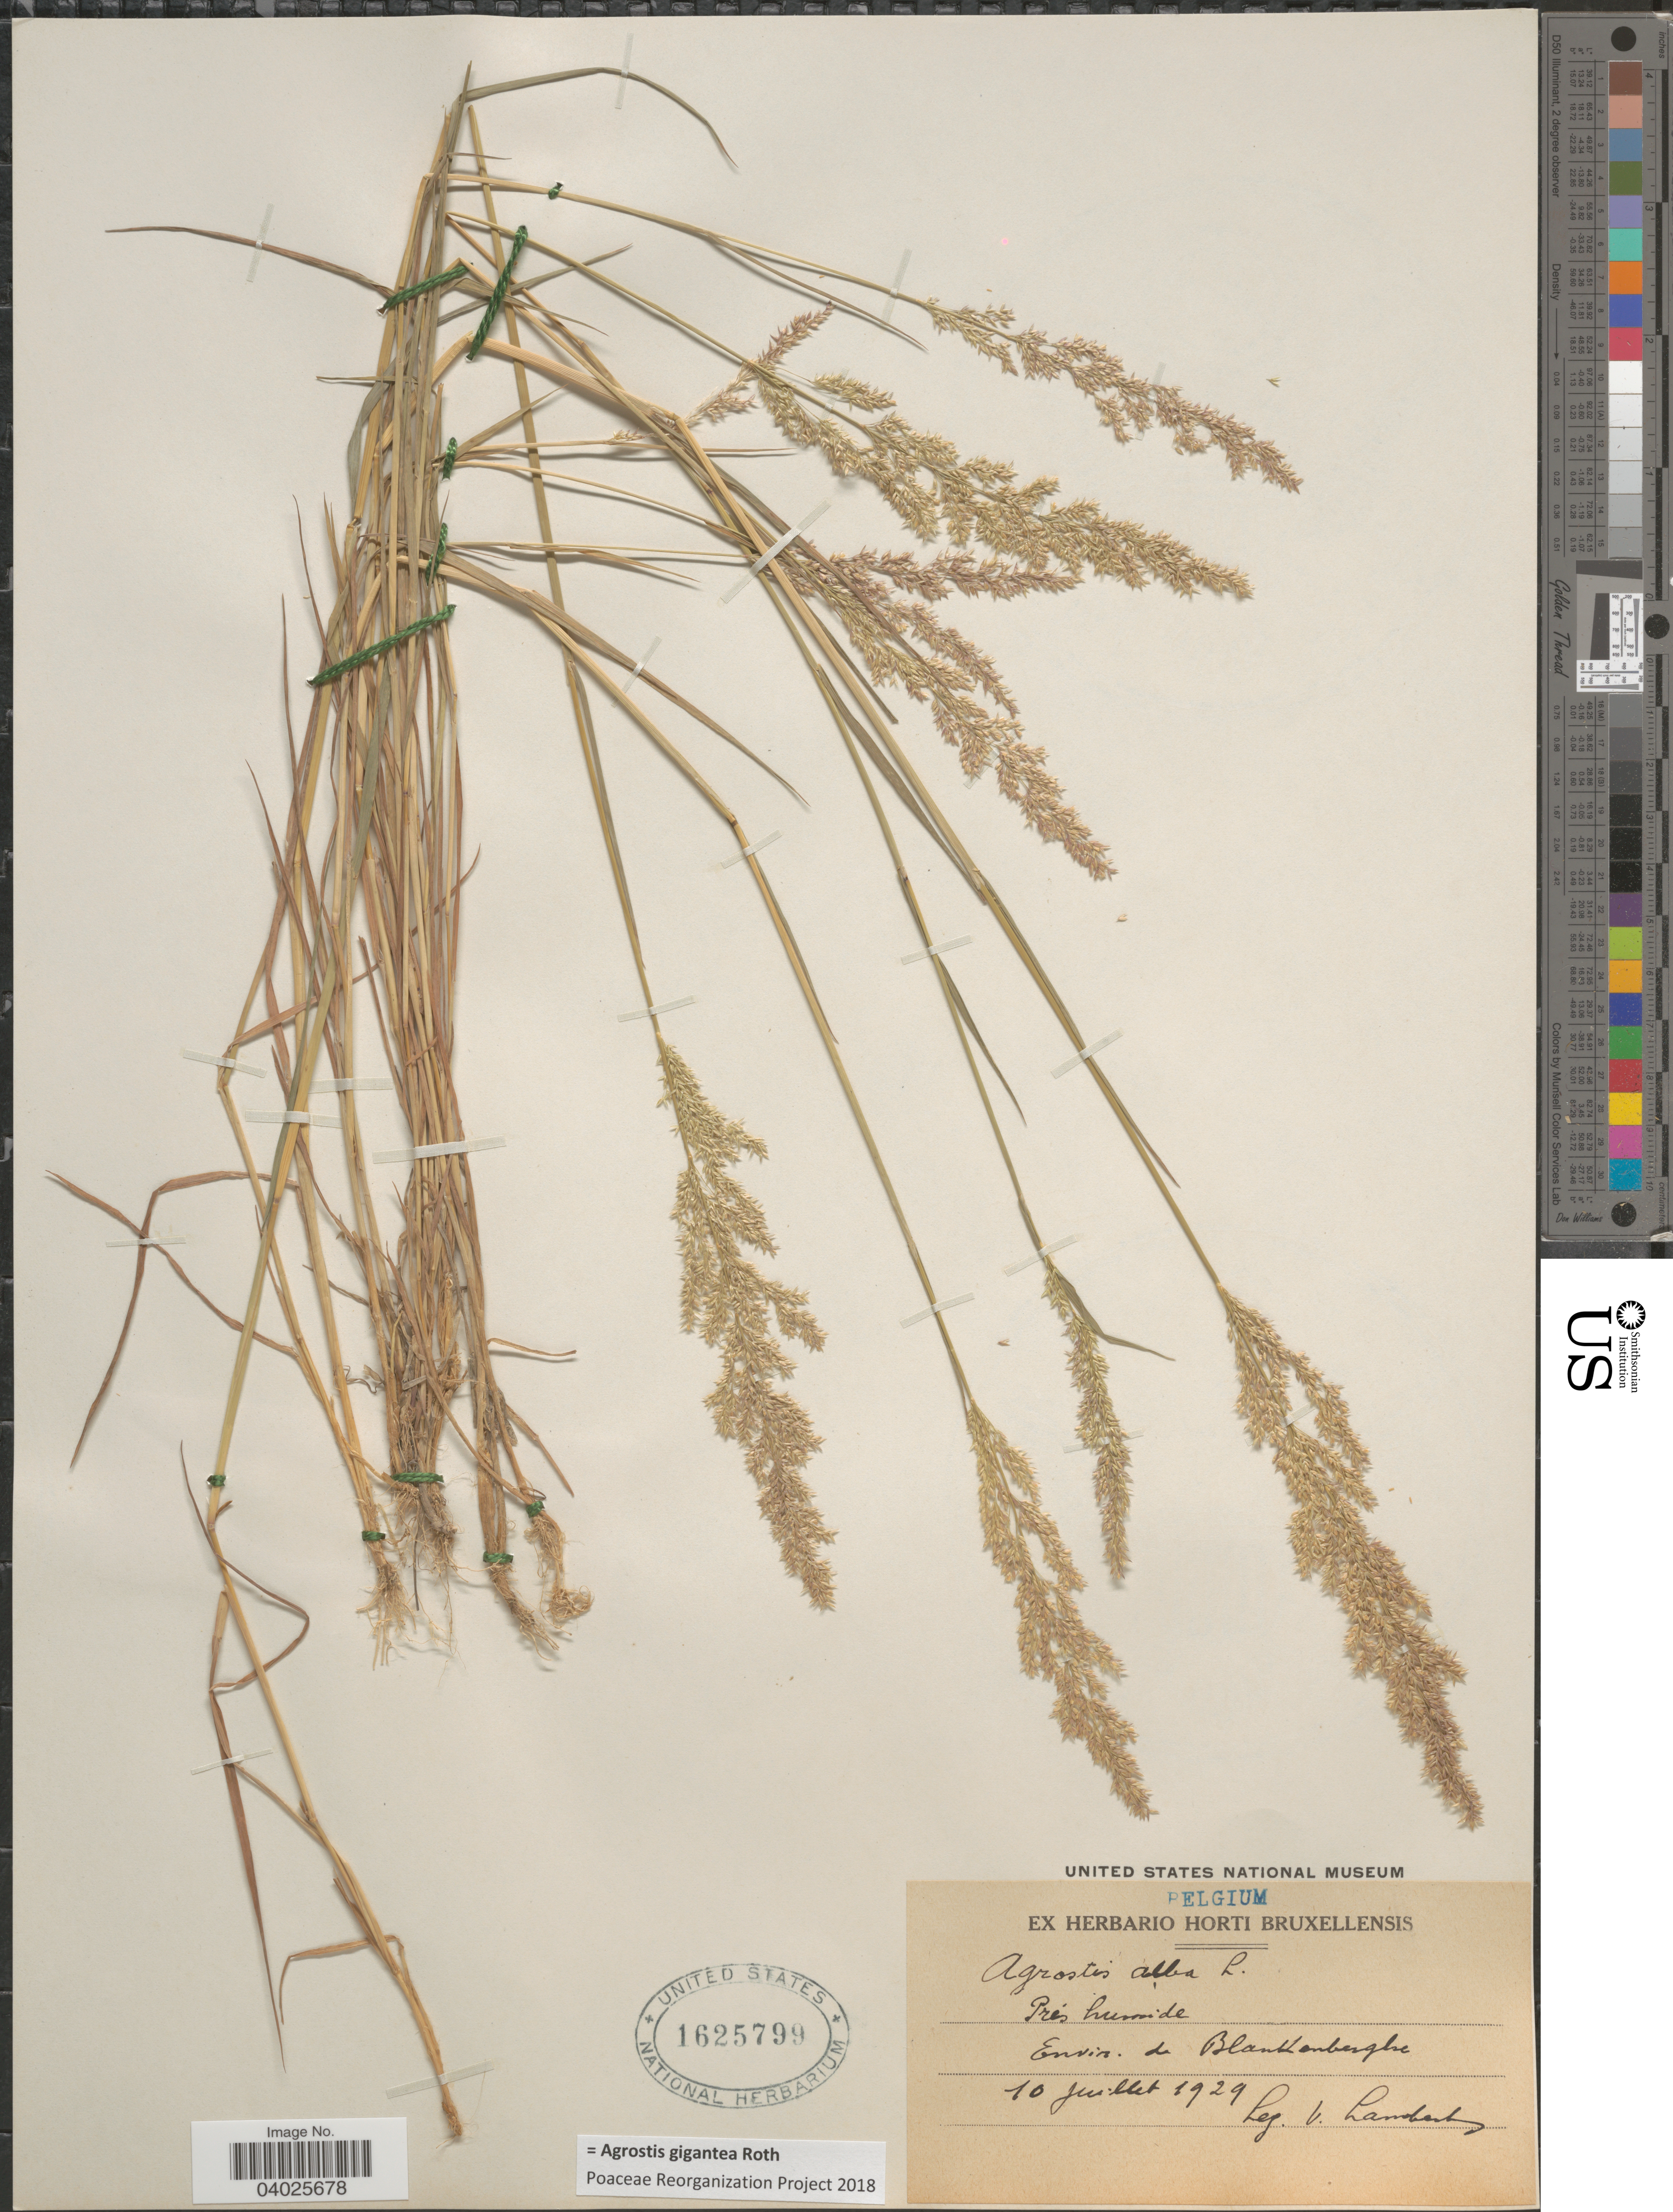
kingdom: Plantae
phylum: Tracheophyta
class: Liliopsida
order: Poales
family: Poaceae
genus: Agrostis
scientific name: Agrostis gigantea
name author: Roth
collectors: V. Lambert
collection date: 1929-07-10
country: Belgium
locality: Prés humide. Envir. de Blankenberghe.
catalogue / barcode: US 1625799